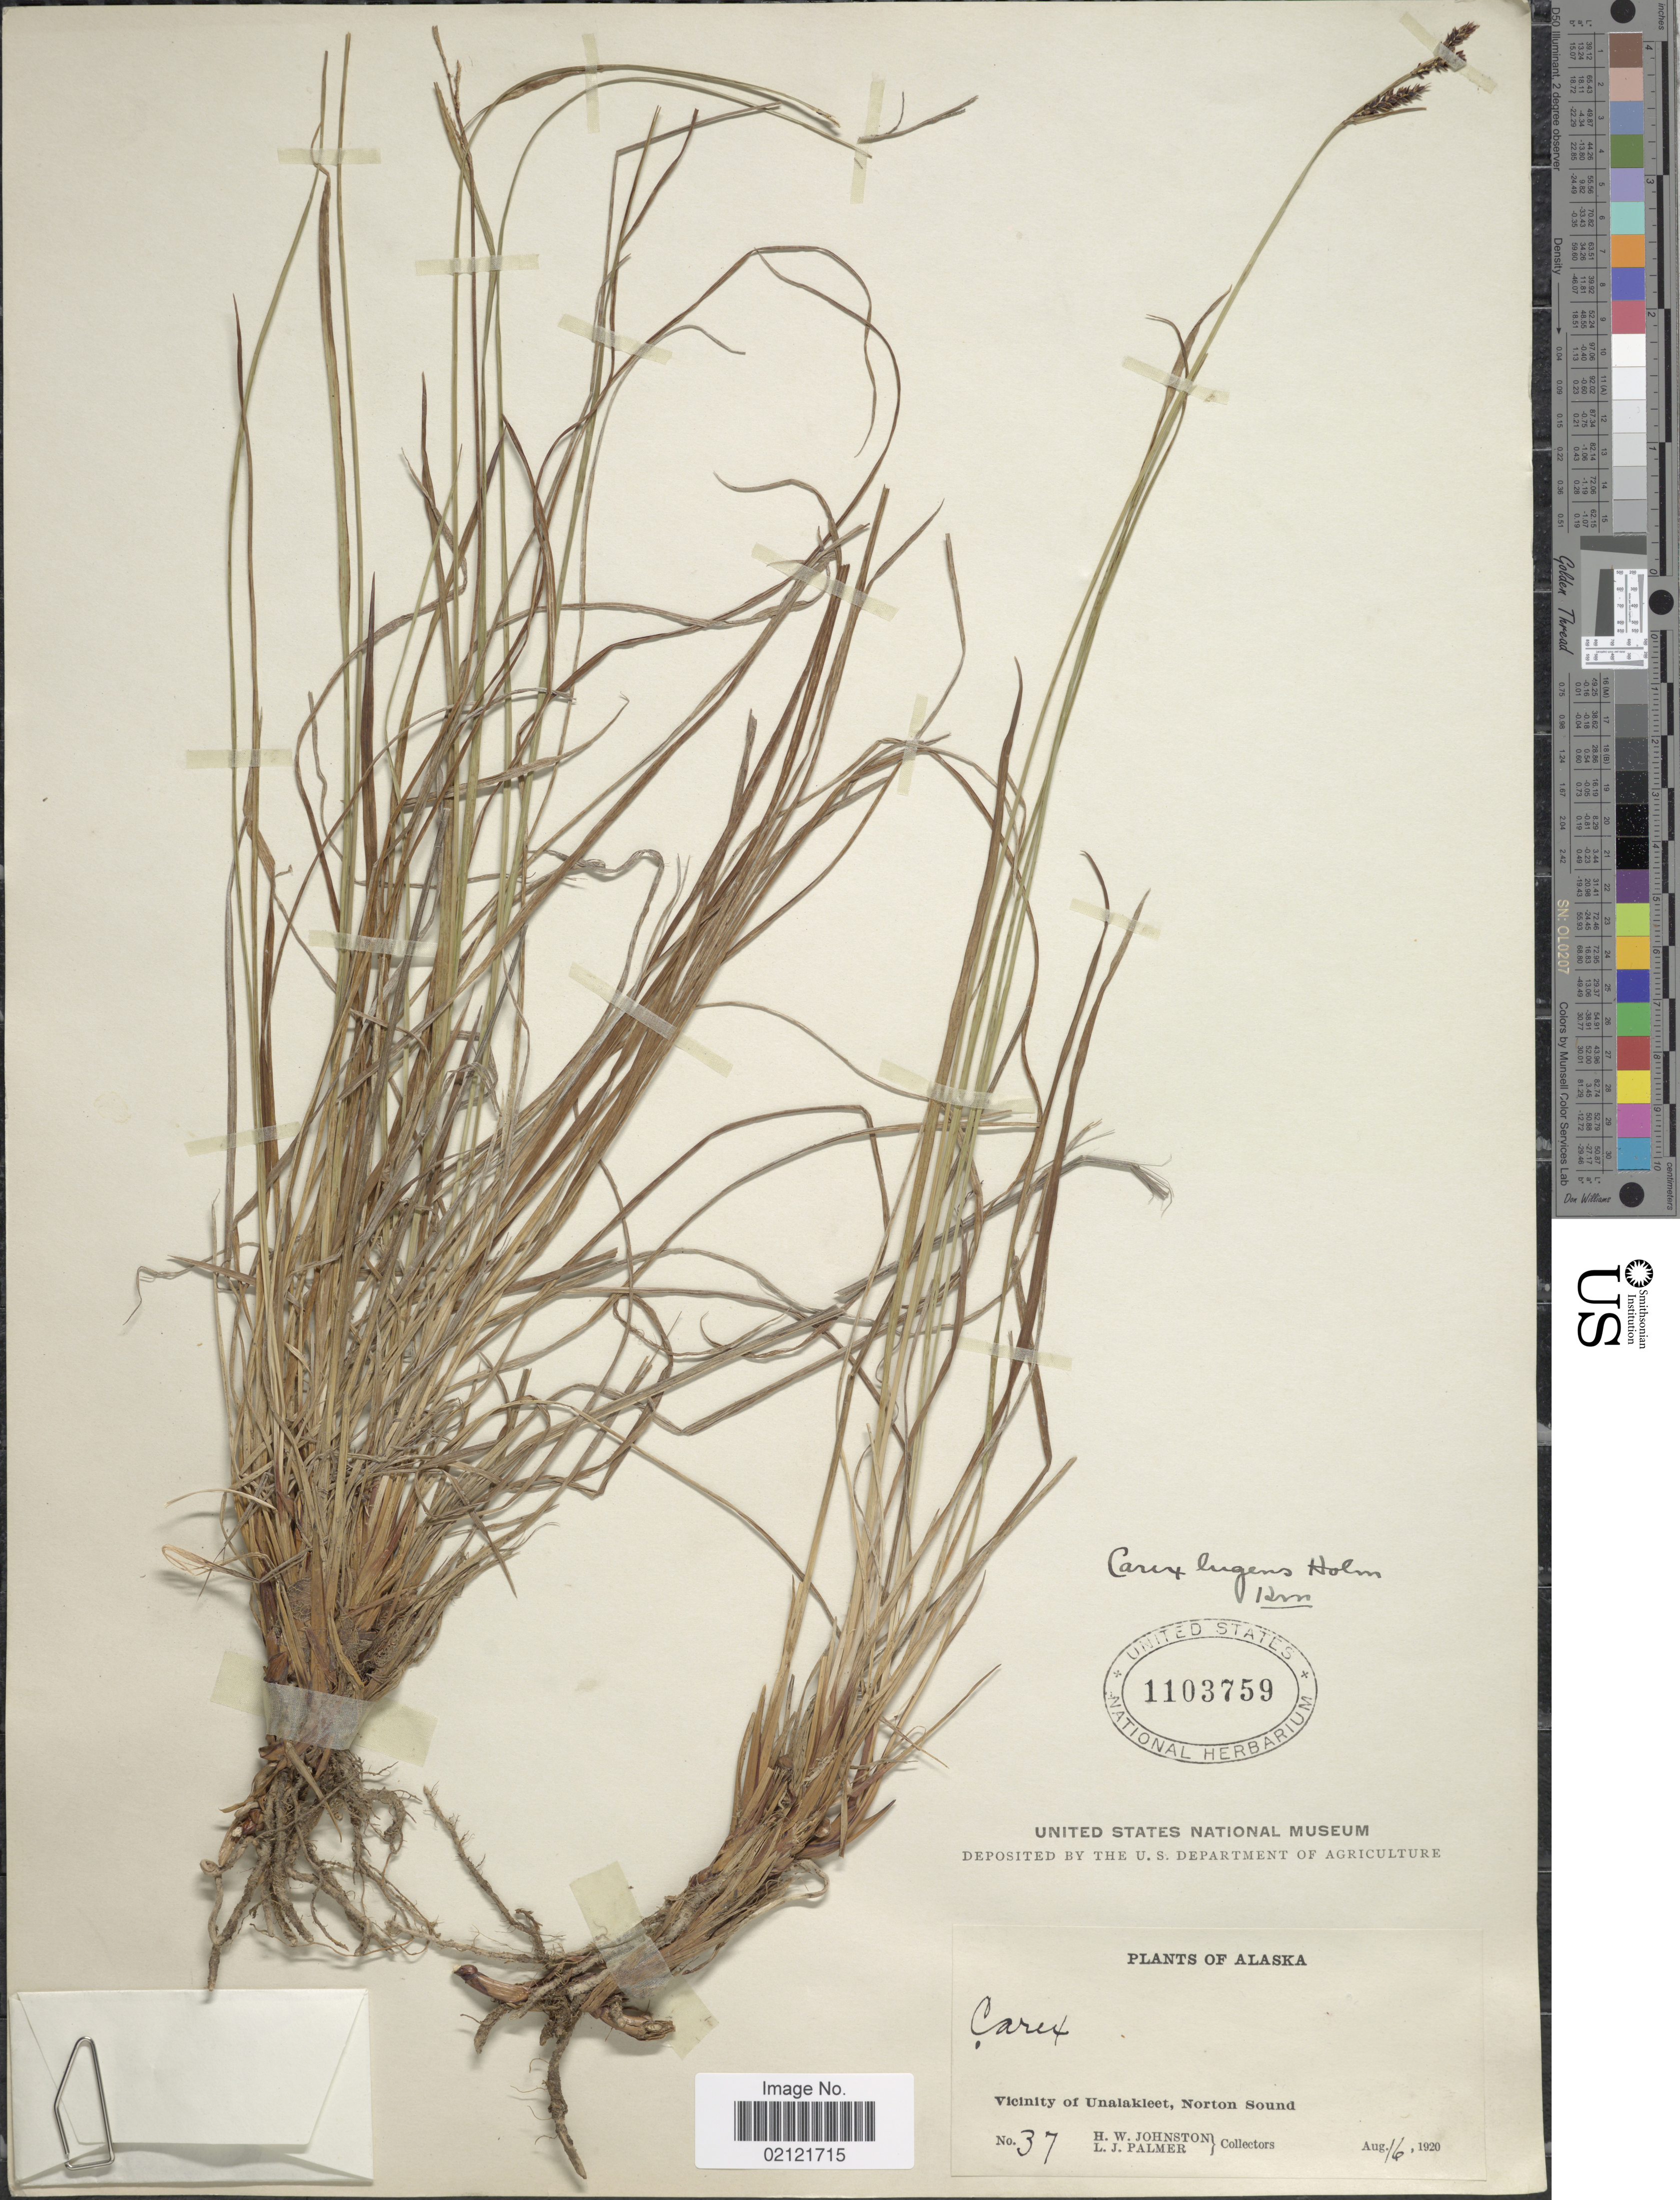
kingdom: Plantae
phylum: Tracheophyta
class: Liliopsida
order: Poales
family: Cyperaceae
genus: Carex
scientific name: Carex bigelowii subsp. lugens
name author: (Holm) T.V. Egorova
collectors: H. W. Johnston & L. J. Palmer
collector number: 37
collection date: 1920-08-16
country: United States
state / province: Alaska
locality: Vicinity of Unalakleet, Norton Sound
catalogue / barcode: US 1103759